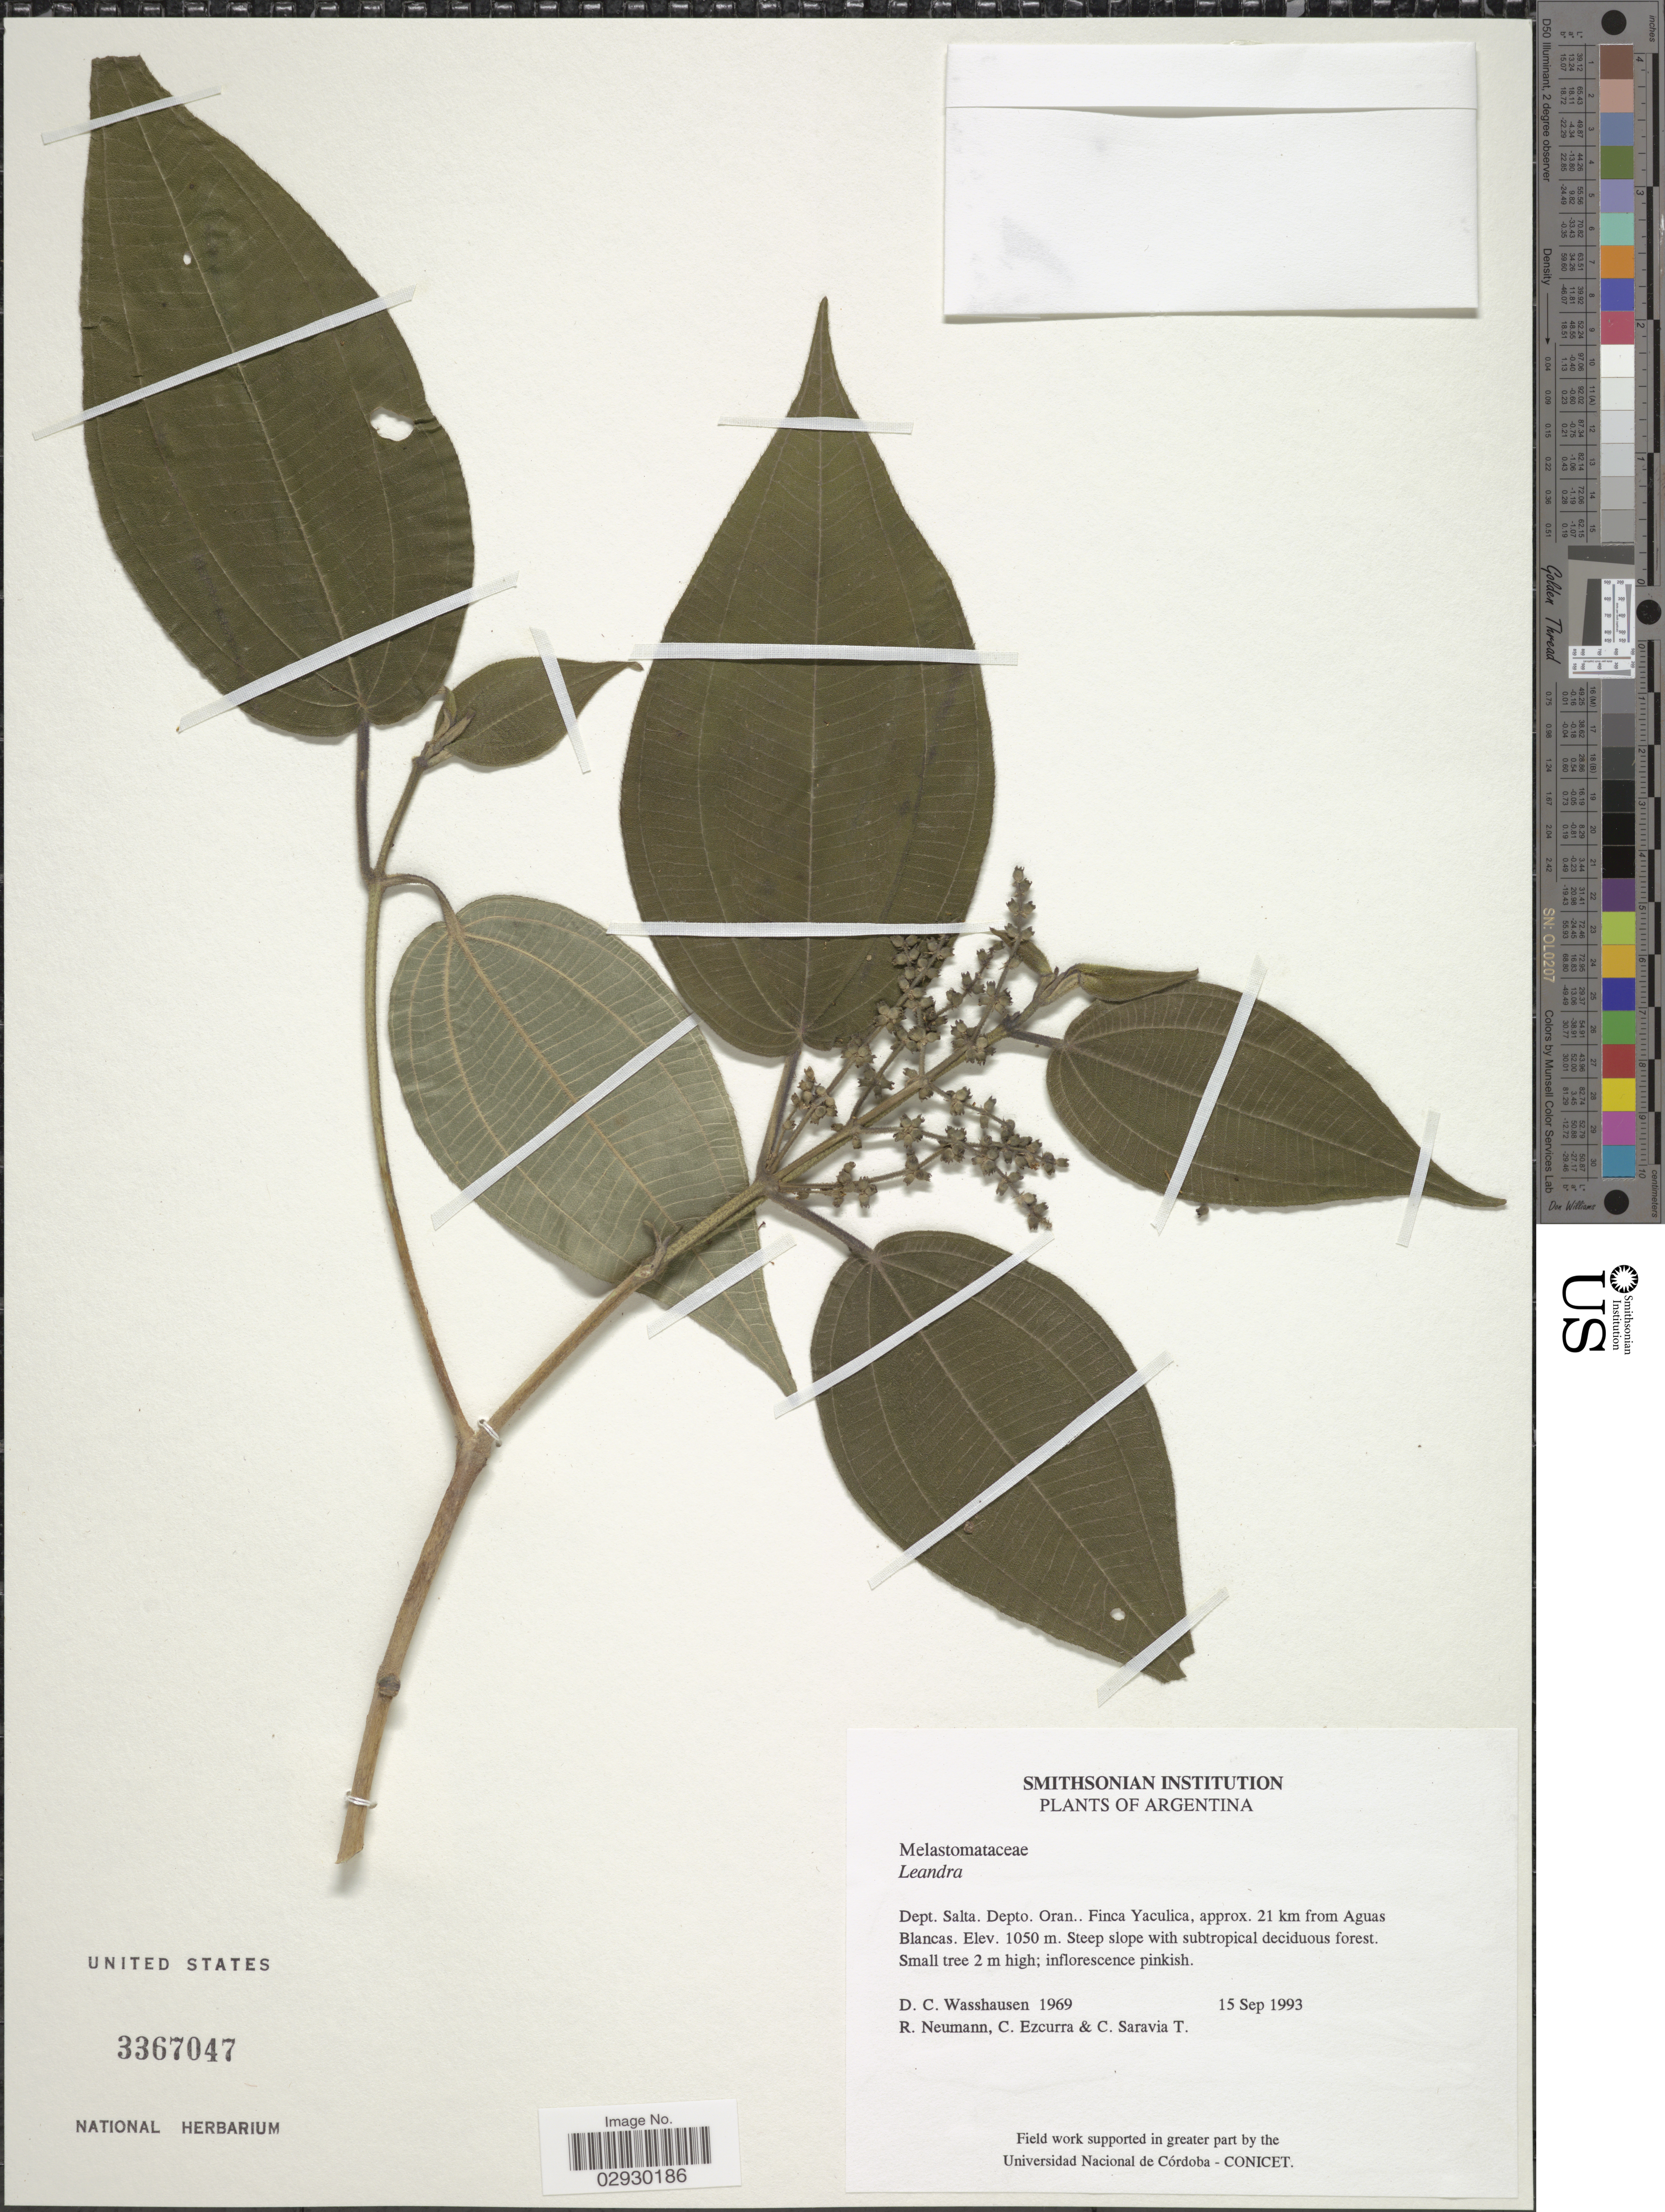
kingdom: Plantae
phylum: Tracheophyta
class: Magnoliopsida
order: Myrtales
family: Melastomataceae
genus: Miconia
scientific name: Miconia uvifera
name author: Naudin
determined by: Almeda, F.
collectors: D. C. Wasshausen, R. Neumann, C. Ezcurra & C. Saravia T.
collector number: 1969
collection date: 1993-09-15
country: Argentina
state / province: Salto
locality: Dept. Salto. Depto. Oran. Finca Yaculica, approx. 21 km from Aguas Blancas.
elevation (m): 1050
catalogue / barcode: US 3367047